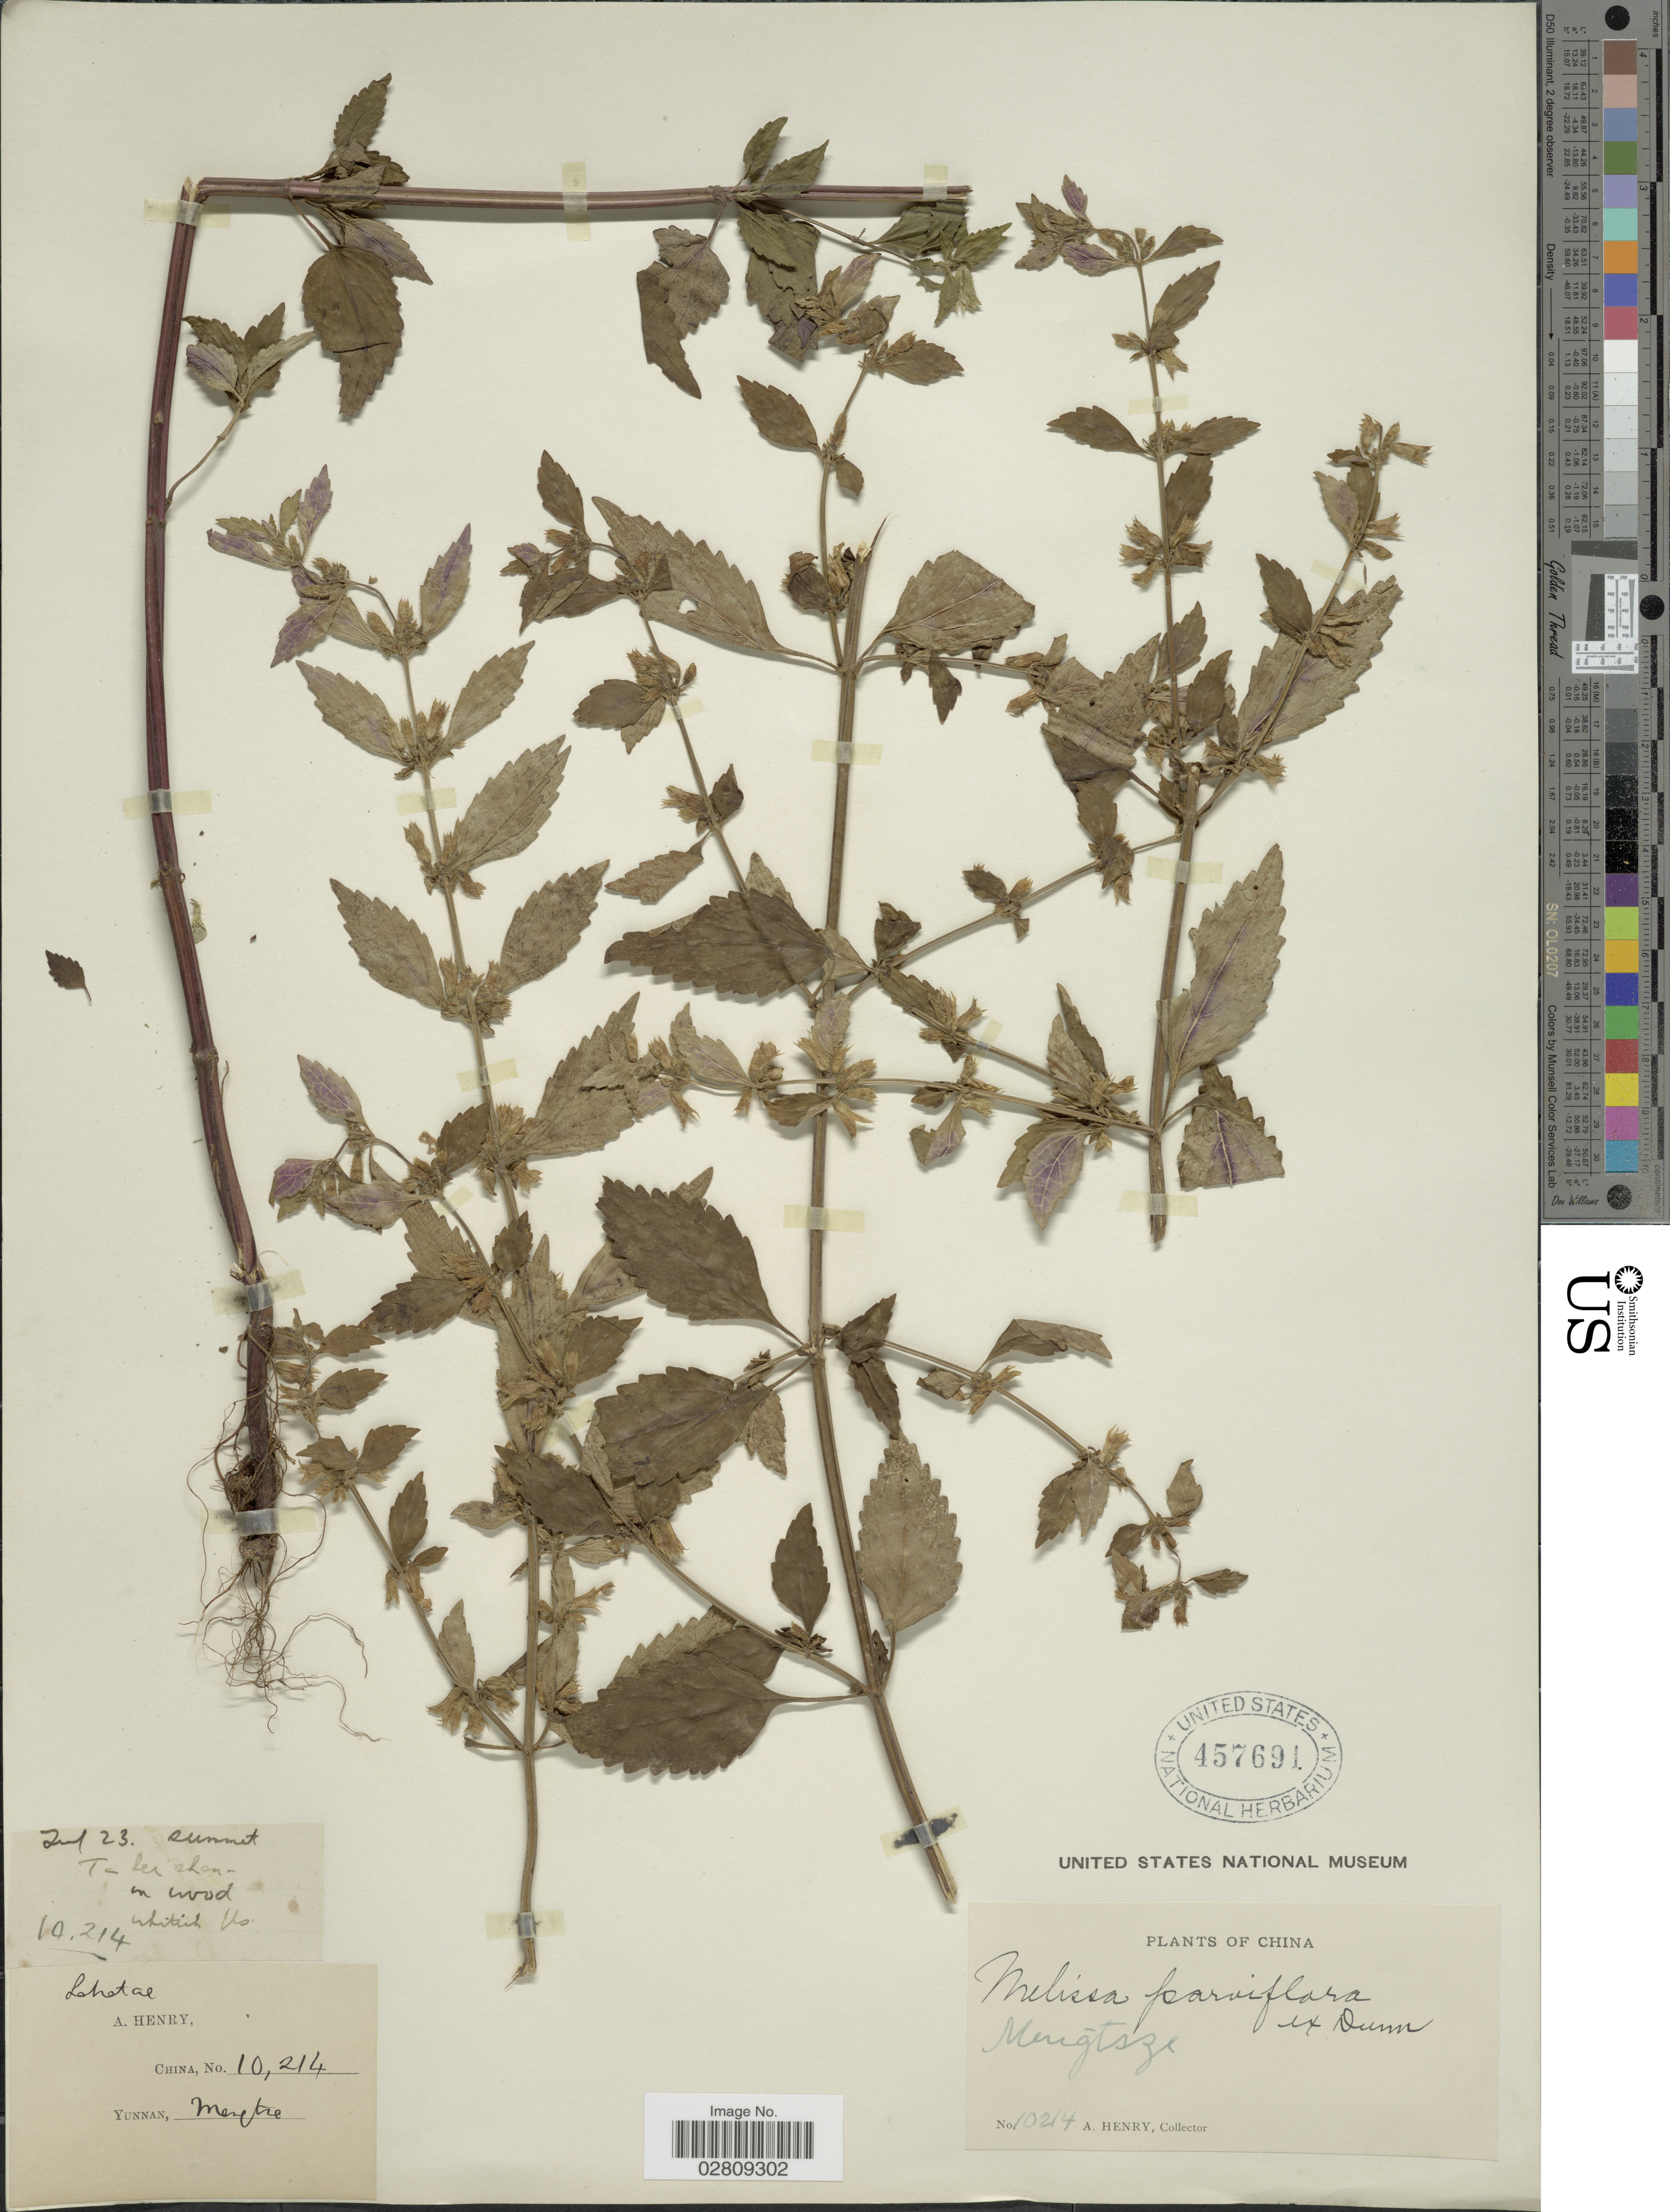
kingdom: Plantae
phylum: Tracheophyta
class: Magnoliopsida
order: Lamiales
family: Lamiaceae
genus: Melissa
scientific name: Melissa axillaris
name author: (Benth.) Bakh. f.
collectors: A. Henry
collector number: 10214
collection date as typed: Transcribed d/m/y: /7/23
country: China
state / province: Yunnan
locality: Mengtsze, Ta lei shan summit.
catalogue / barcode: US 457691